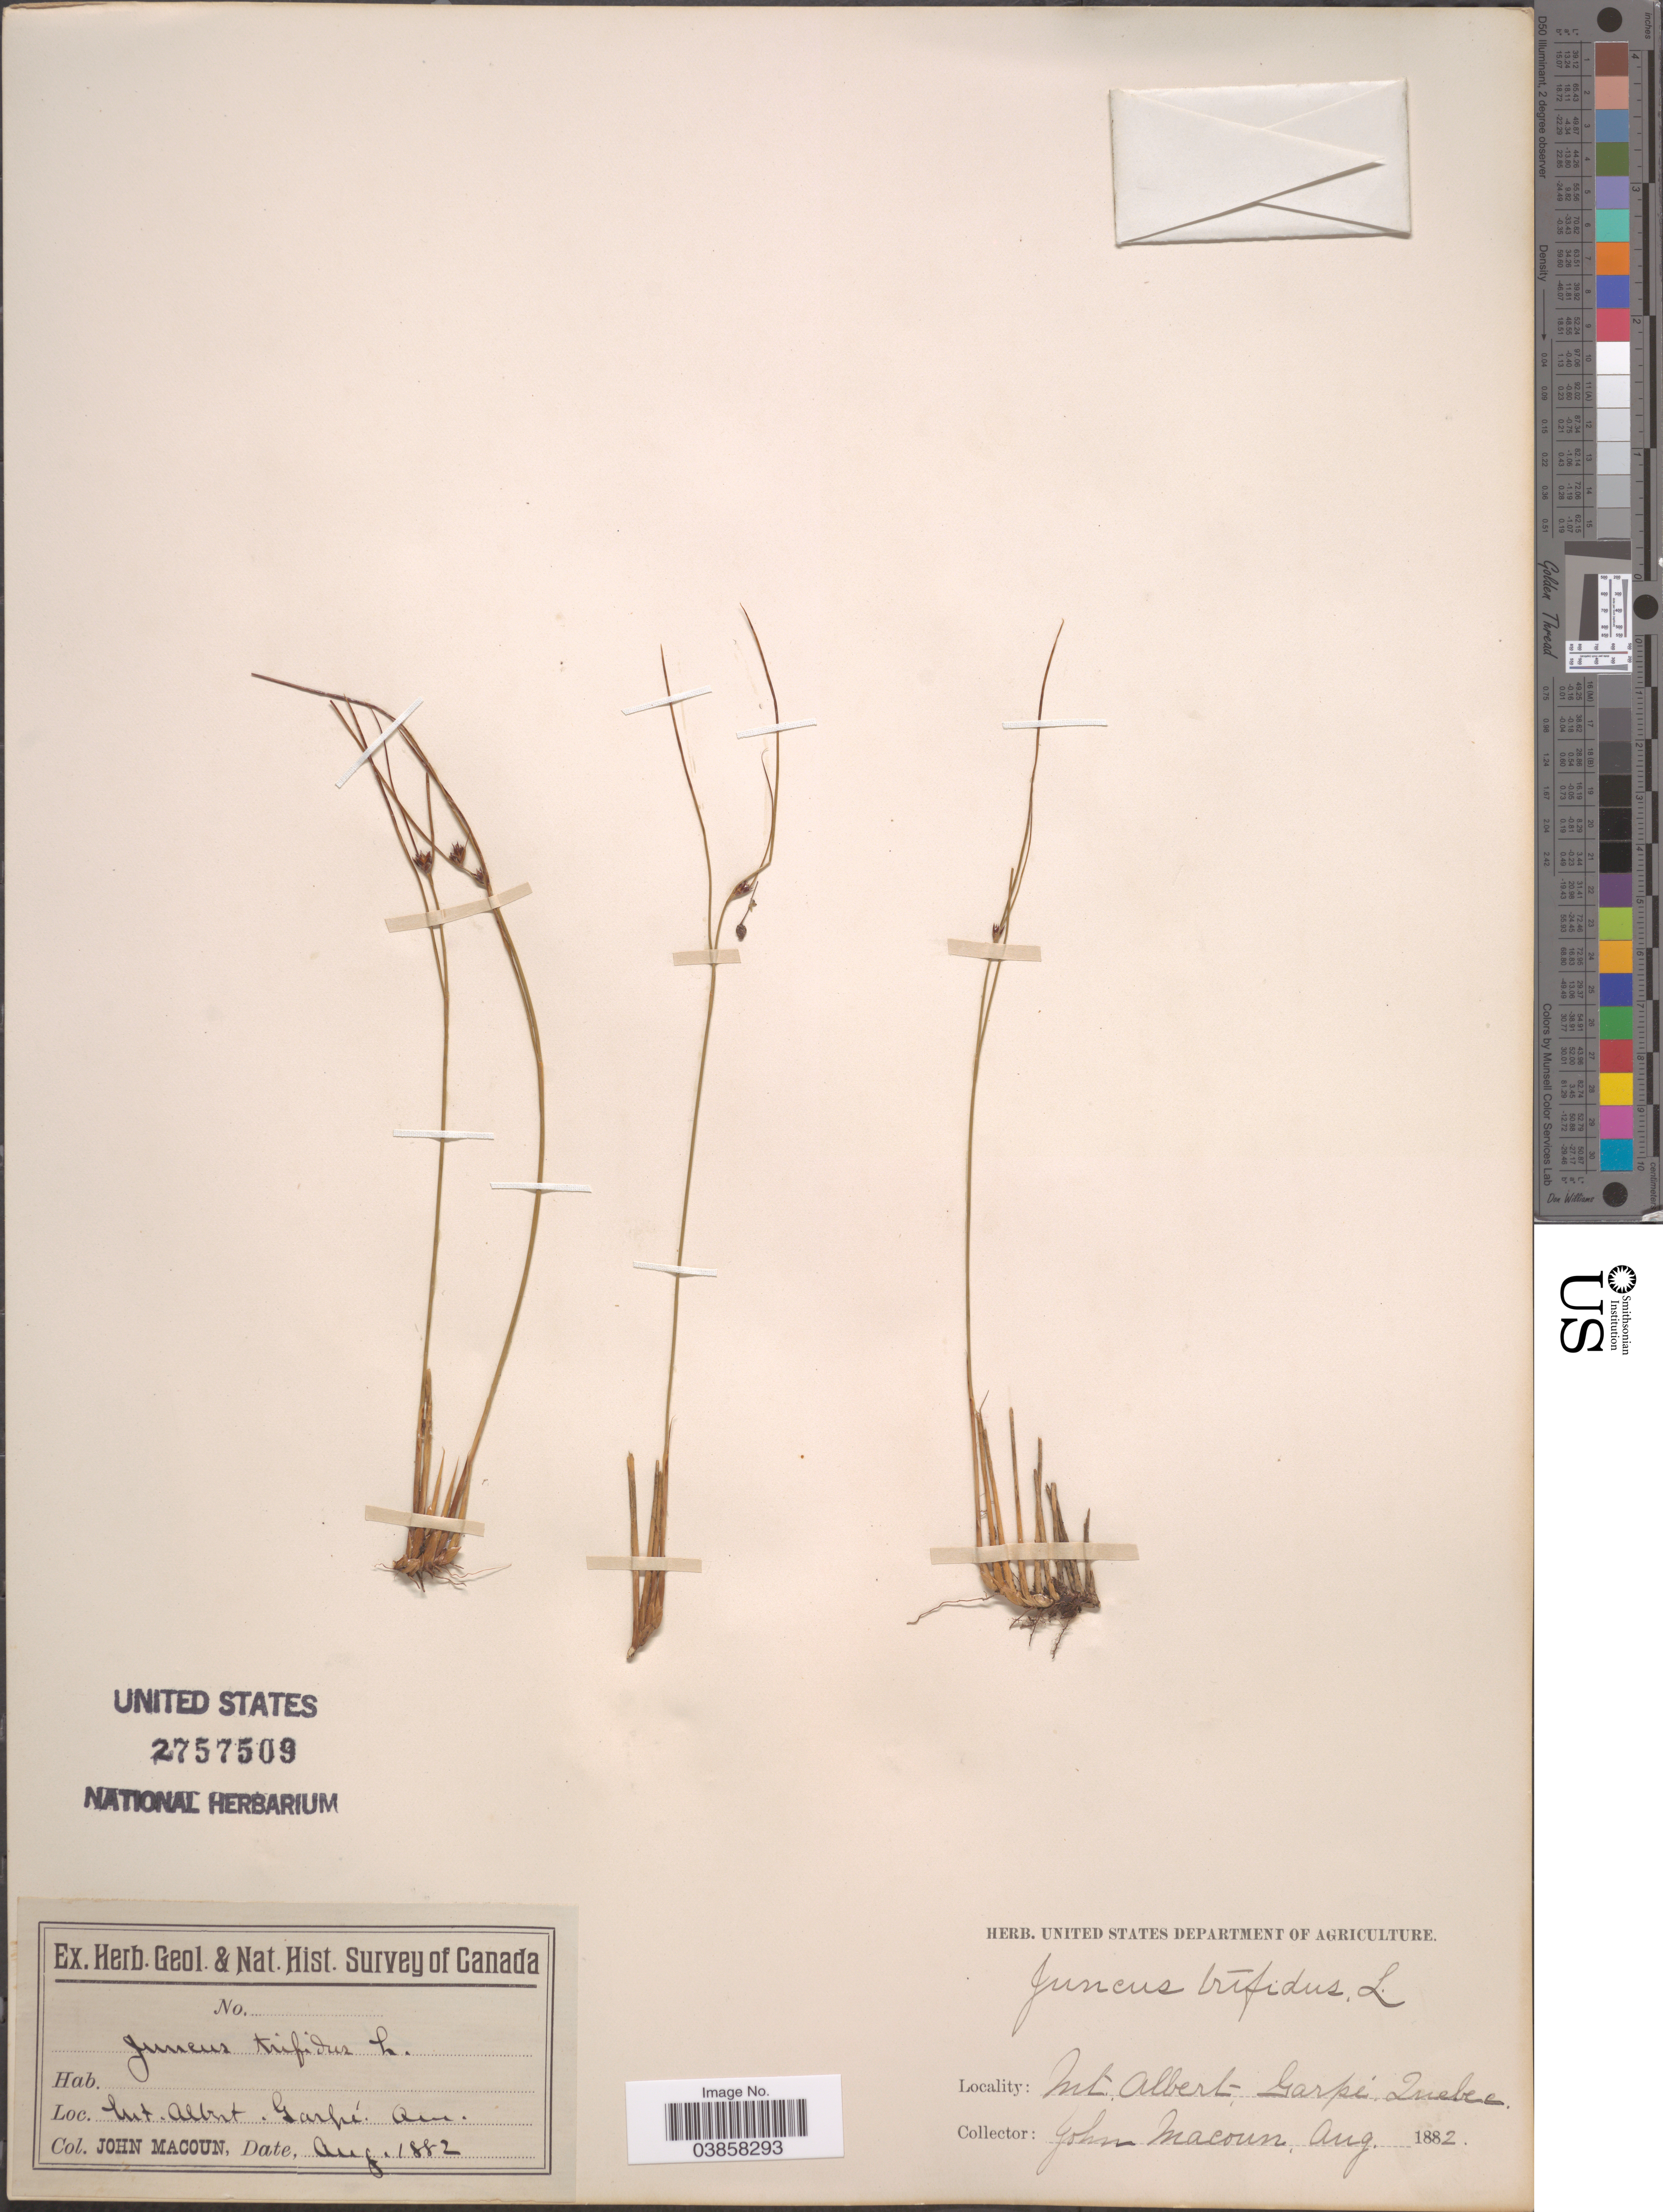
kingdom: Plantae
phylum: Tracheophyta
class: Liliopsida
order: Poales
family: Juncaceae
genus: Juncus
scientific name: Juncus trifidus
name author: L.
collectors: J. Macoun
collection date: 1882-08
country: Canada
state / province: Quebec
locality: Mt. Albert, Gaspé.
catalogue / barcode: US 2757509